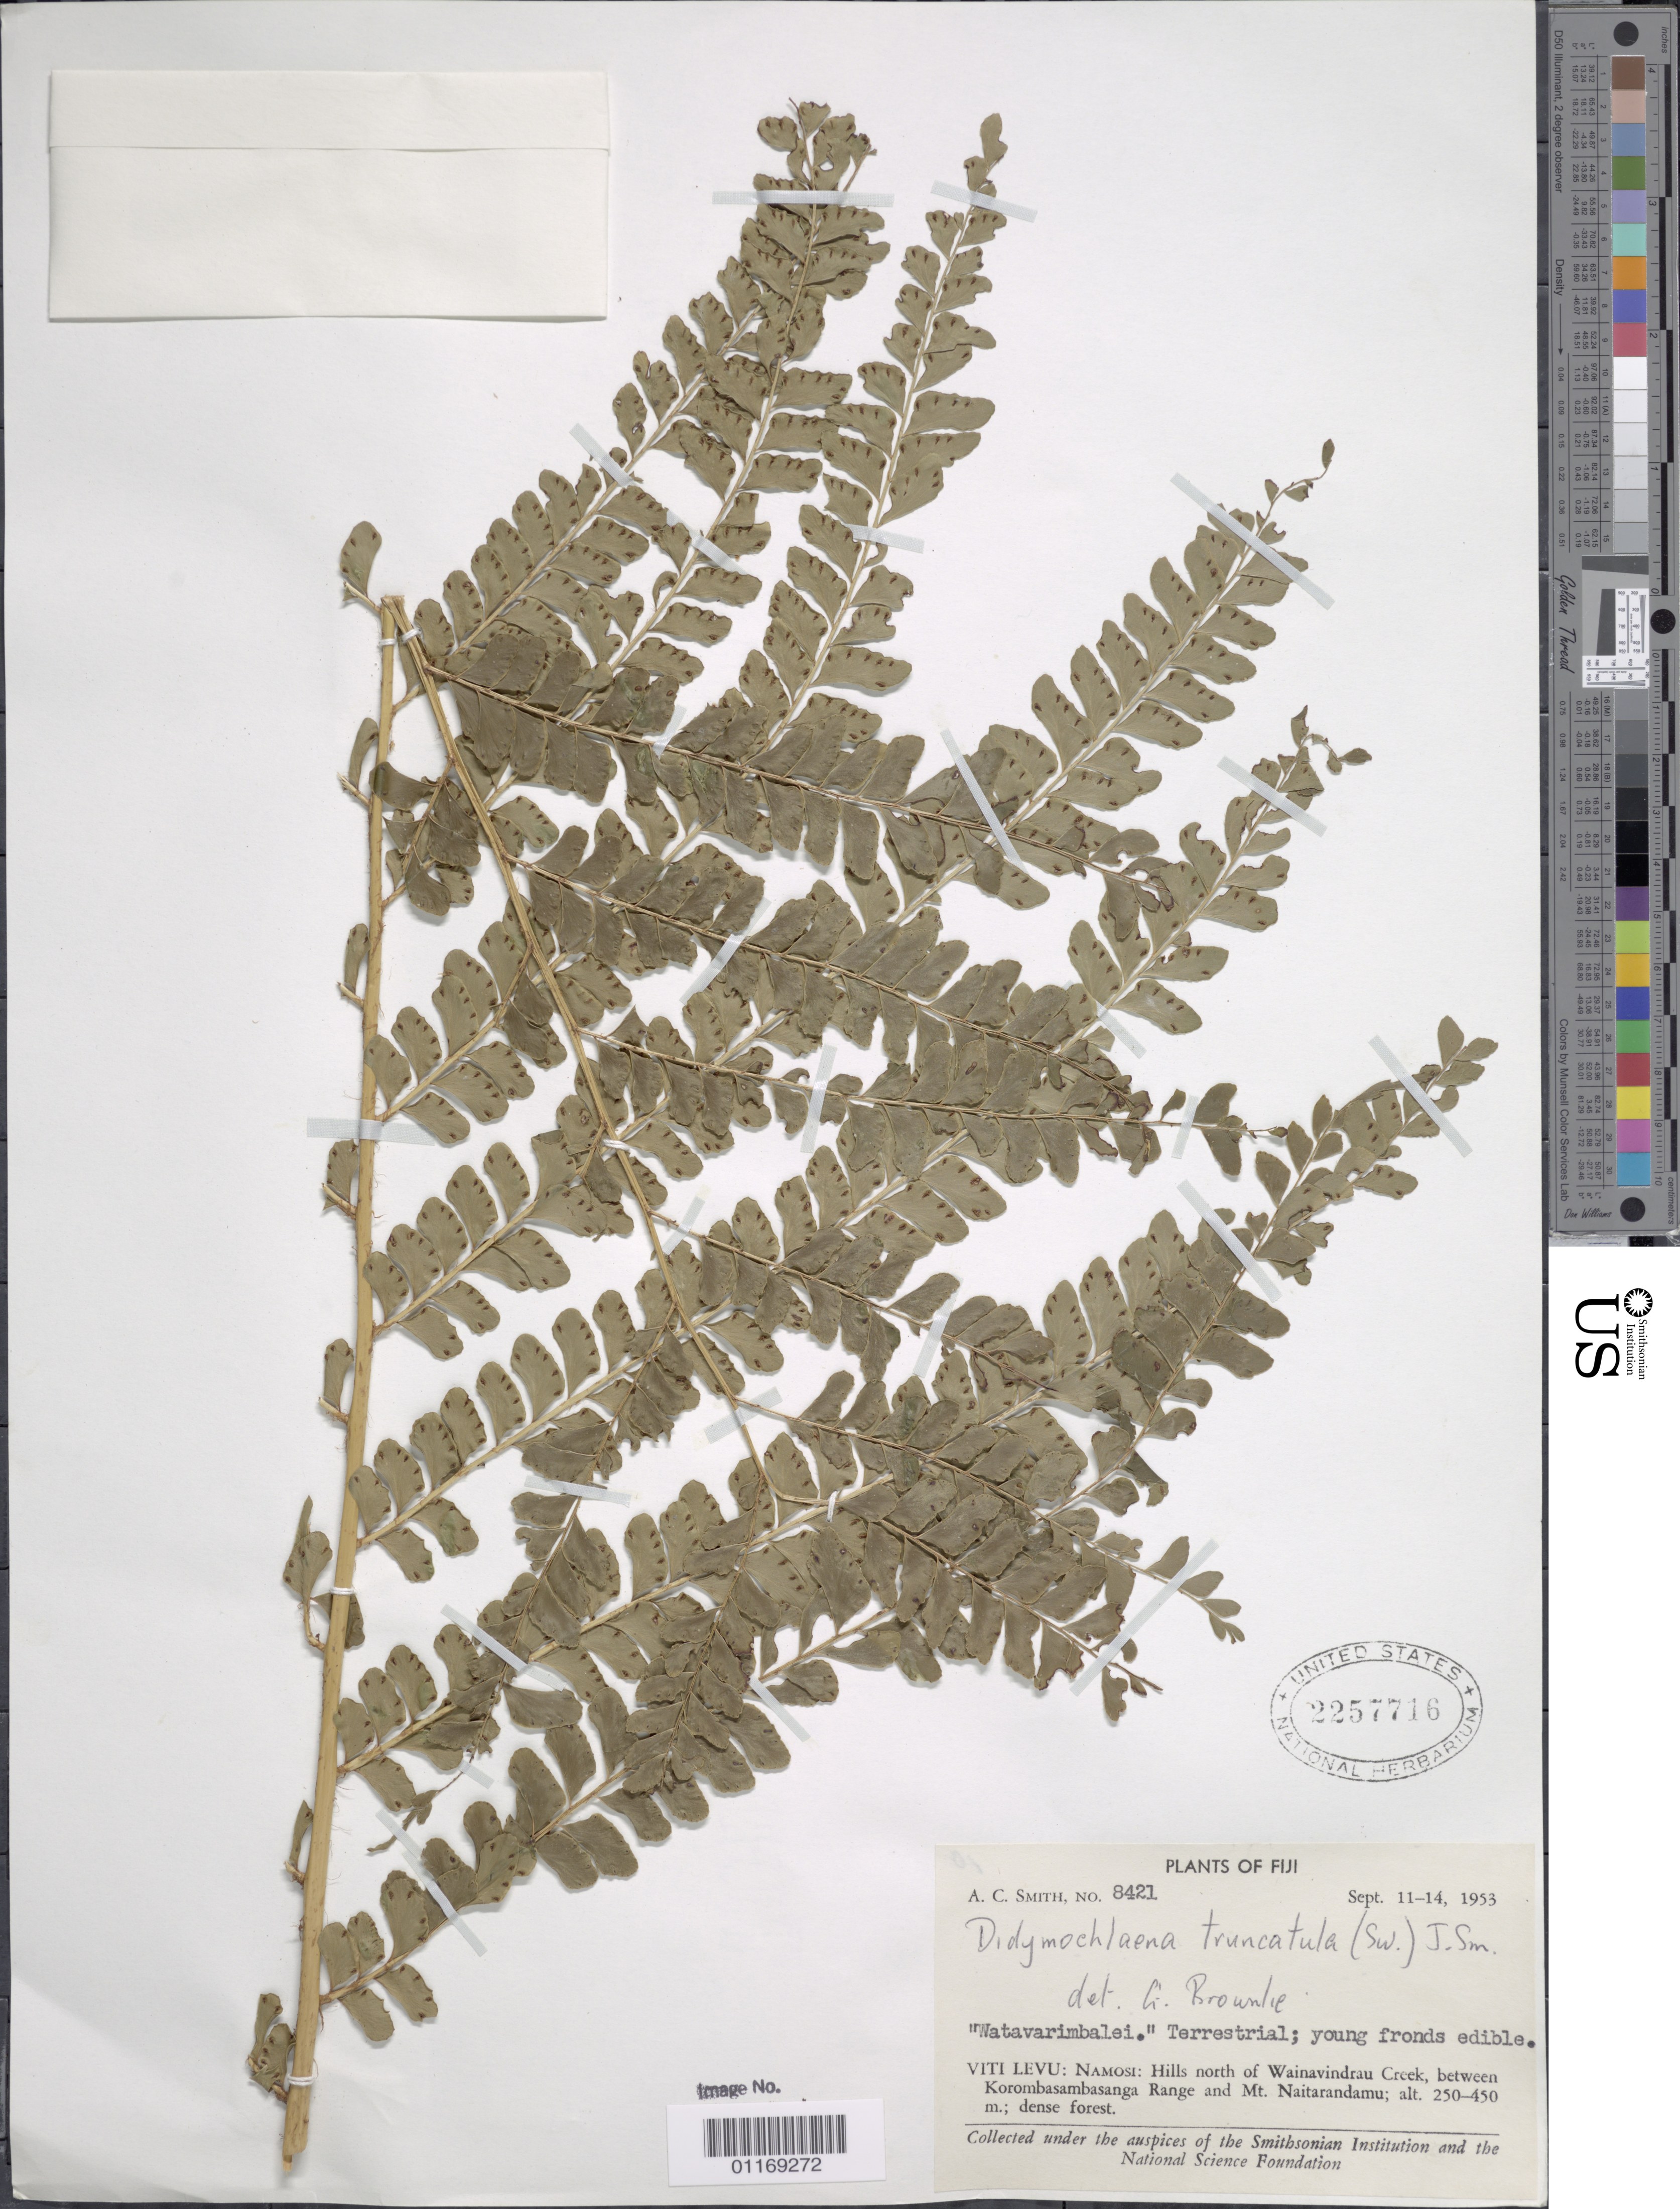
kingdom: Plantae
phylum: Tracheophyta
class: Polypodiopsida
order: Polypodiales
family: Didymochlaenaceae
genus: Didymochlaena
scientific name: Didymochlaena truncatula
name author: (Sw.) J. Sm.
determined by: Brownlie, G.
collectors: A. C. Smith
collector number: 8421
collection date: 1953-09-11/1953-09-14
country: Fiji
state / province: Central Division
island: Viti Levu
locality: Namosi: hills North of Wainavindrau Creek, between Korombasambasanga Range and Mt. Naitarandamu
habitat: Dense forest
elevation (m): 250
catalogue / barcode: US 2257716